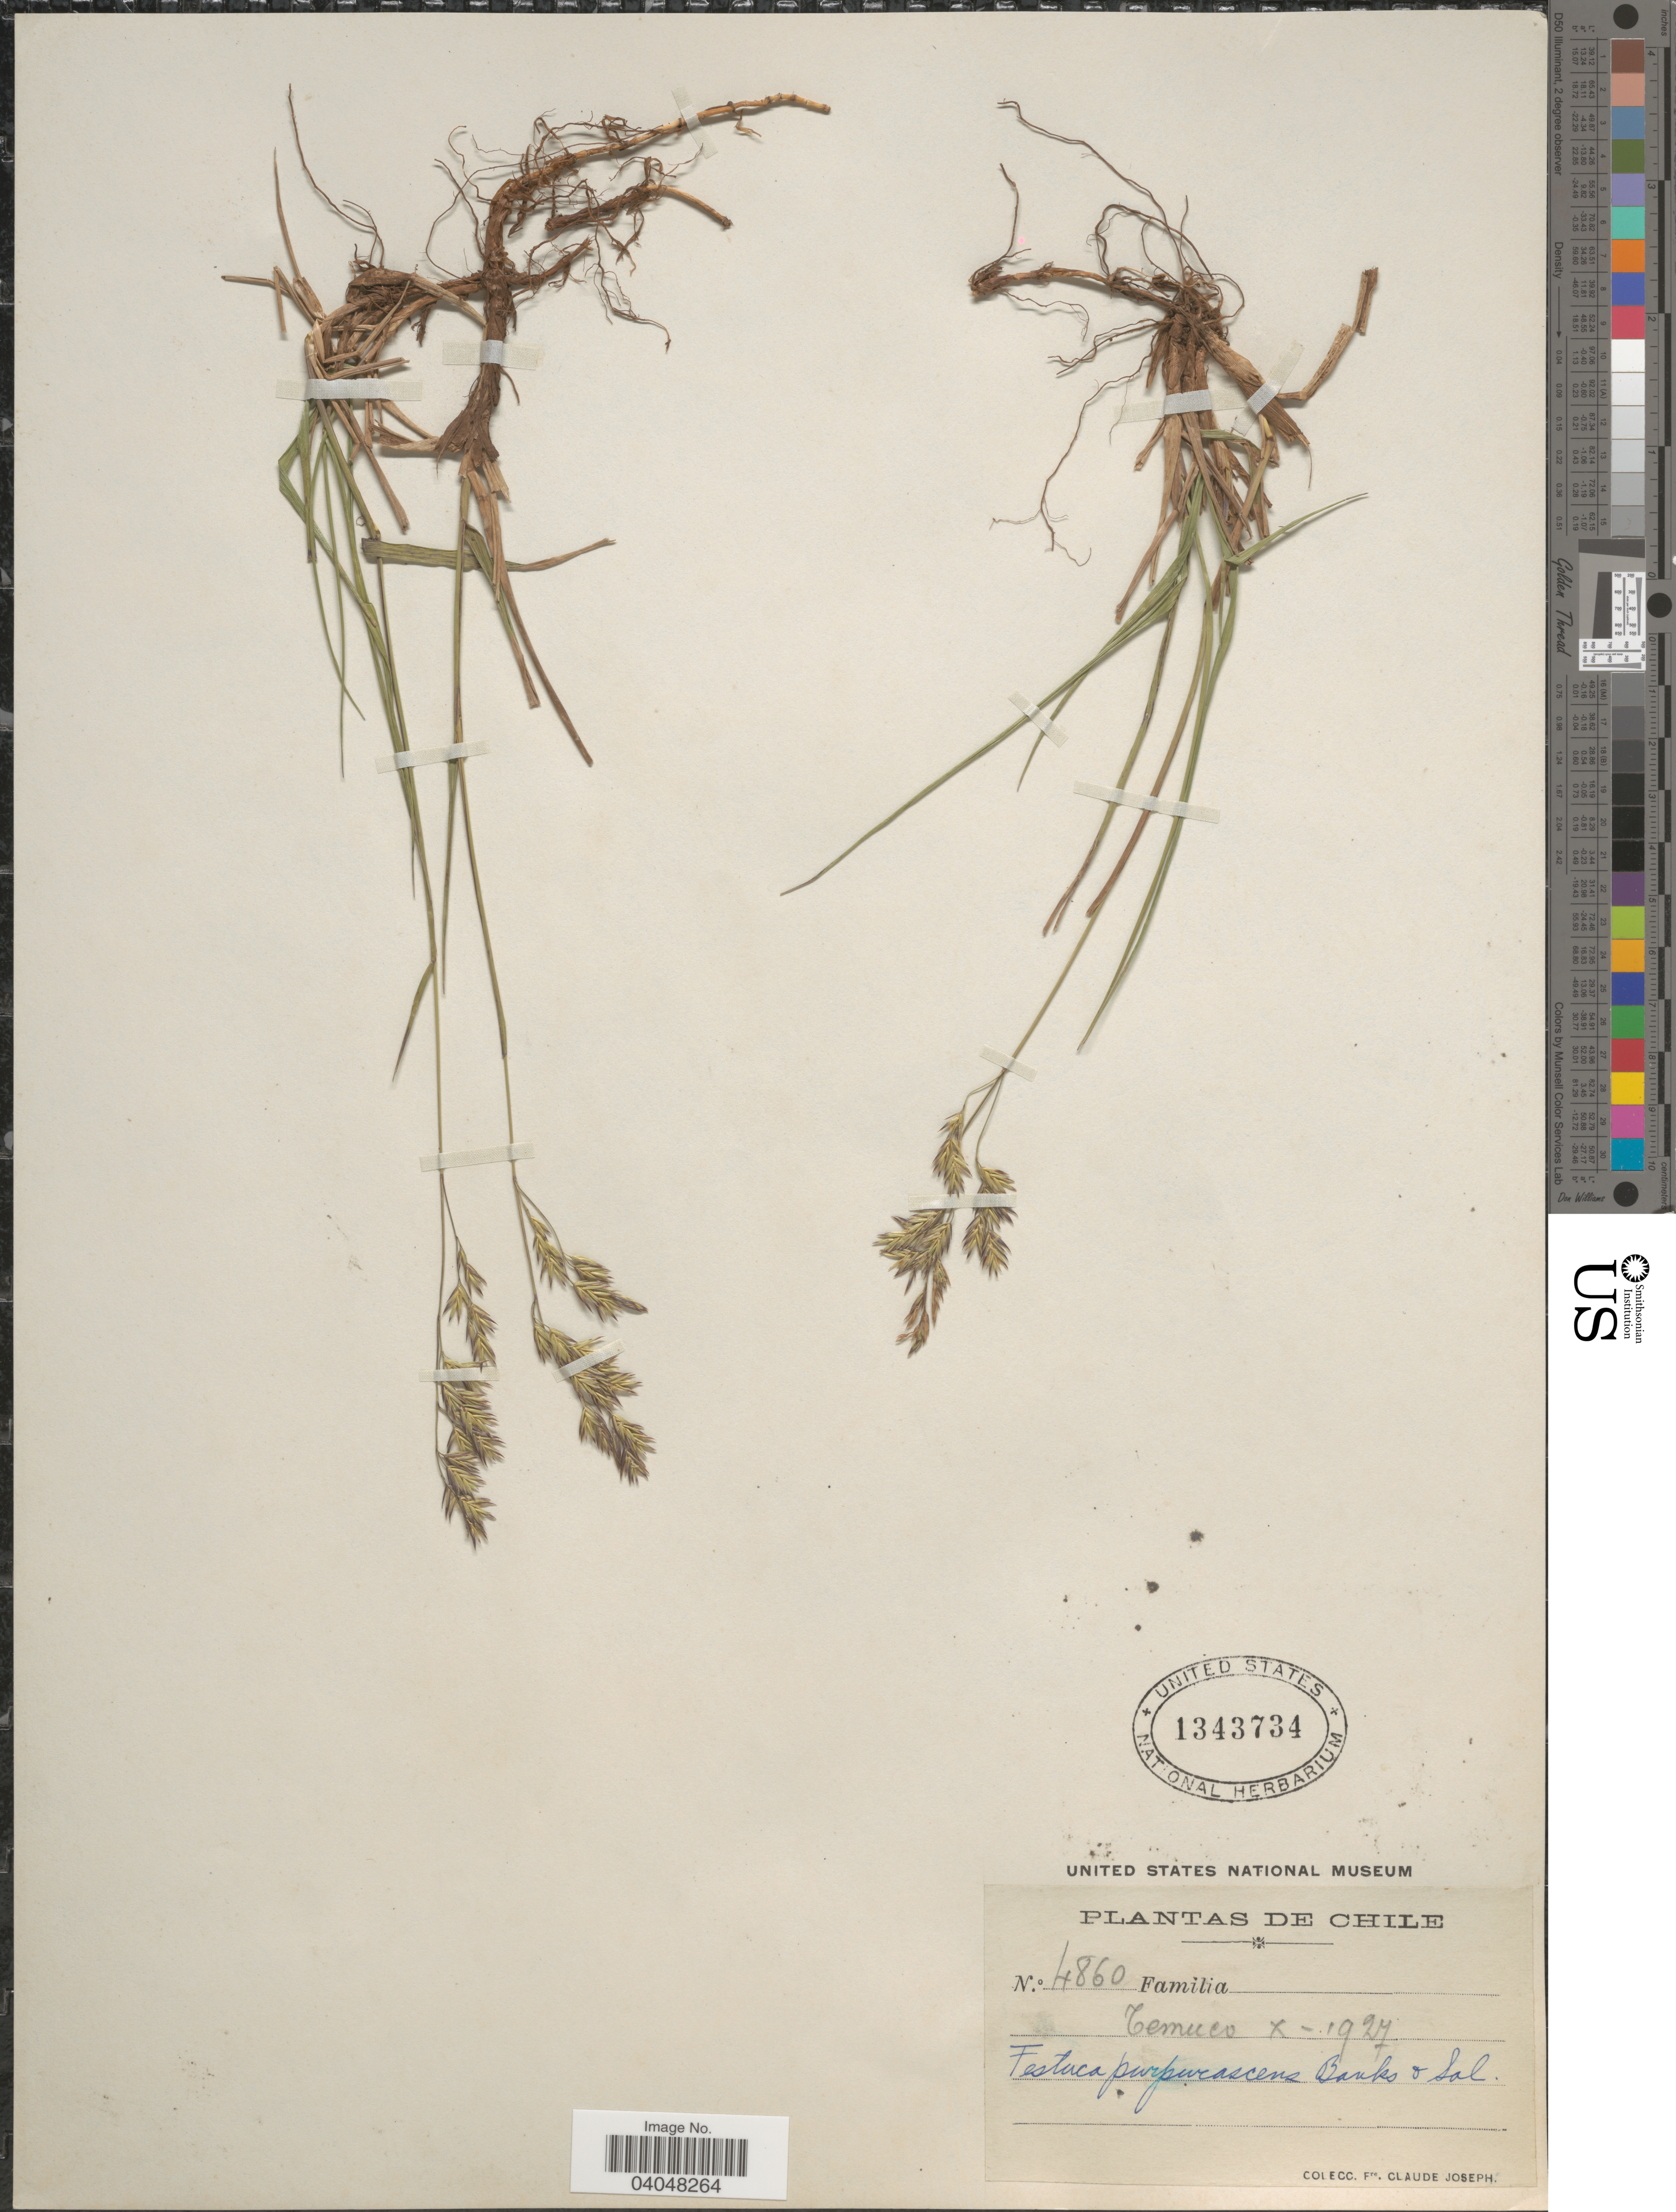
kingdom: Plantae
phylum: Tracheophyta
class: Liliopsida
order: Poales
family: Poaceae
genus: Festuca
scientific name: Festuca purpurascens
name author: Banks & Sol. ex Hook. f.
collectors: Bro. Claude-Joseph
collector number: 4860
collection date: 1927-10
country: Chile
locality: Temuco.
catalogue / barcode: US 1343734